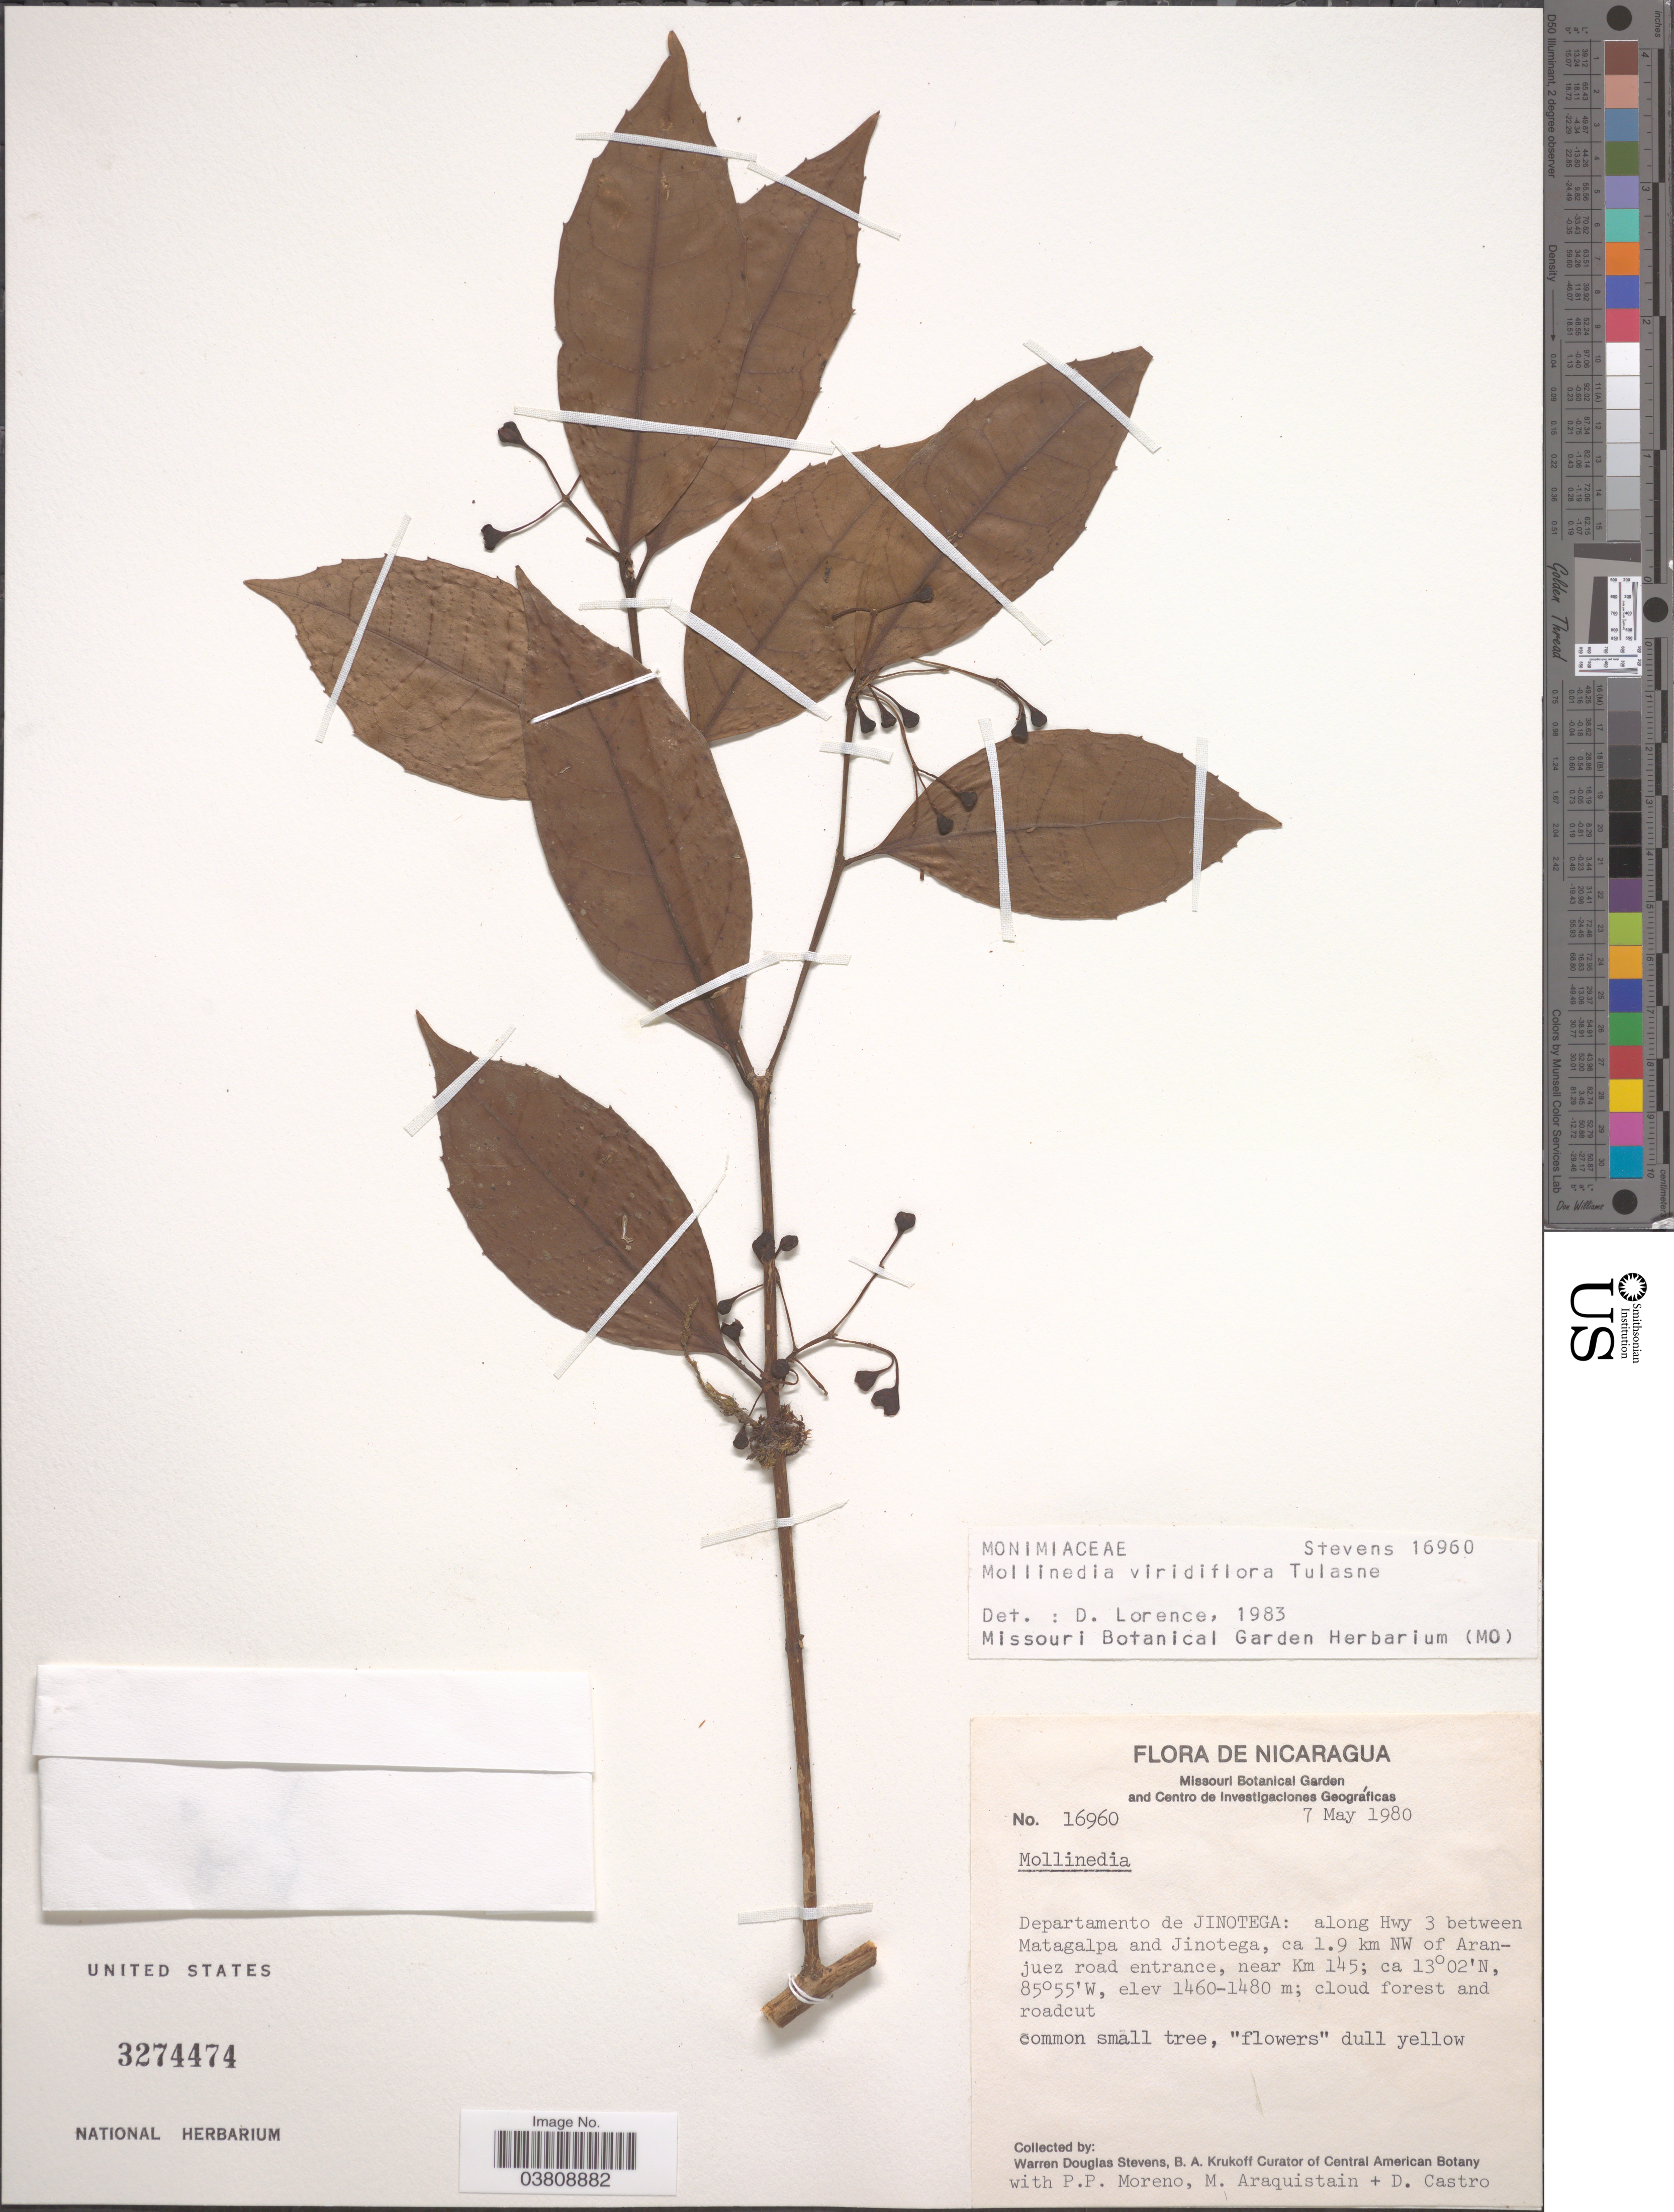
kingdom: Plantae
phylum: Tracheophyta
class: Magnoliopsida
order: Laurales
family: Monimiaceae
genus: Mollinedia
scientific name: Mollinedia viridiflora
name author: Tul.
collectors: W. D. Stevens, P. Moreno, M. Araquistain & D. Castro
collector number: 16960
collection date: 1980-05-07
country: Nicaragua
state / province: Jinotega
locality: Departamento de Jinotega: along Hwy 3 between Matagalpa and Jinotega, ca 1.9 km NW of Aranjuez road entrance, near Km 145.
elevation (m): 1460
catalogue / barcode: US 3274474